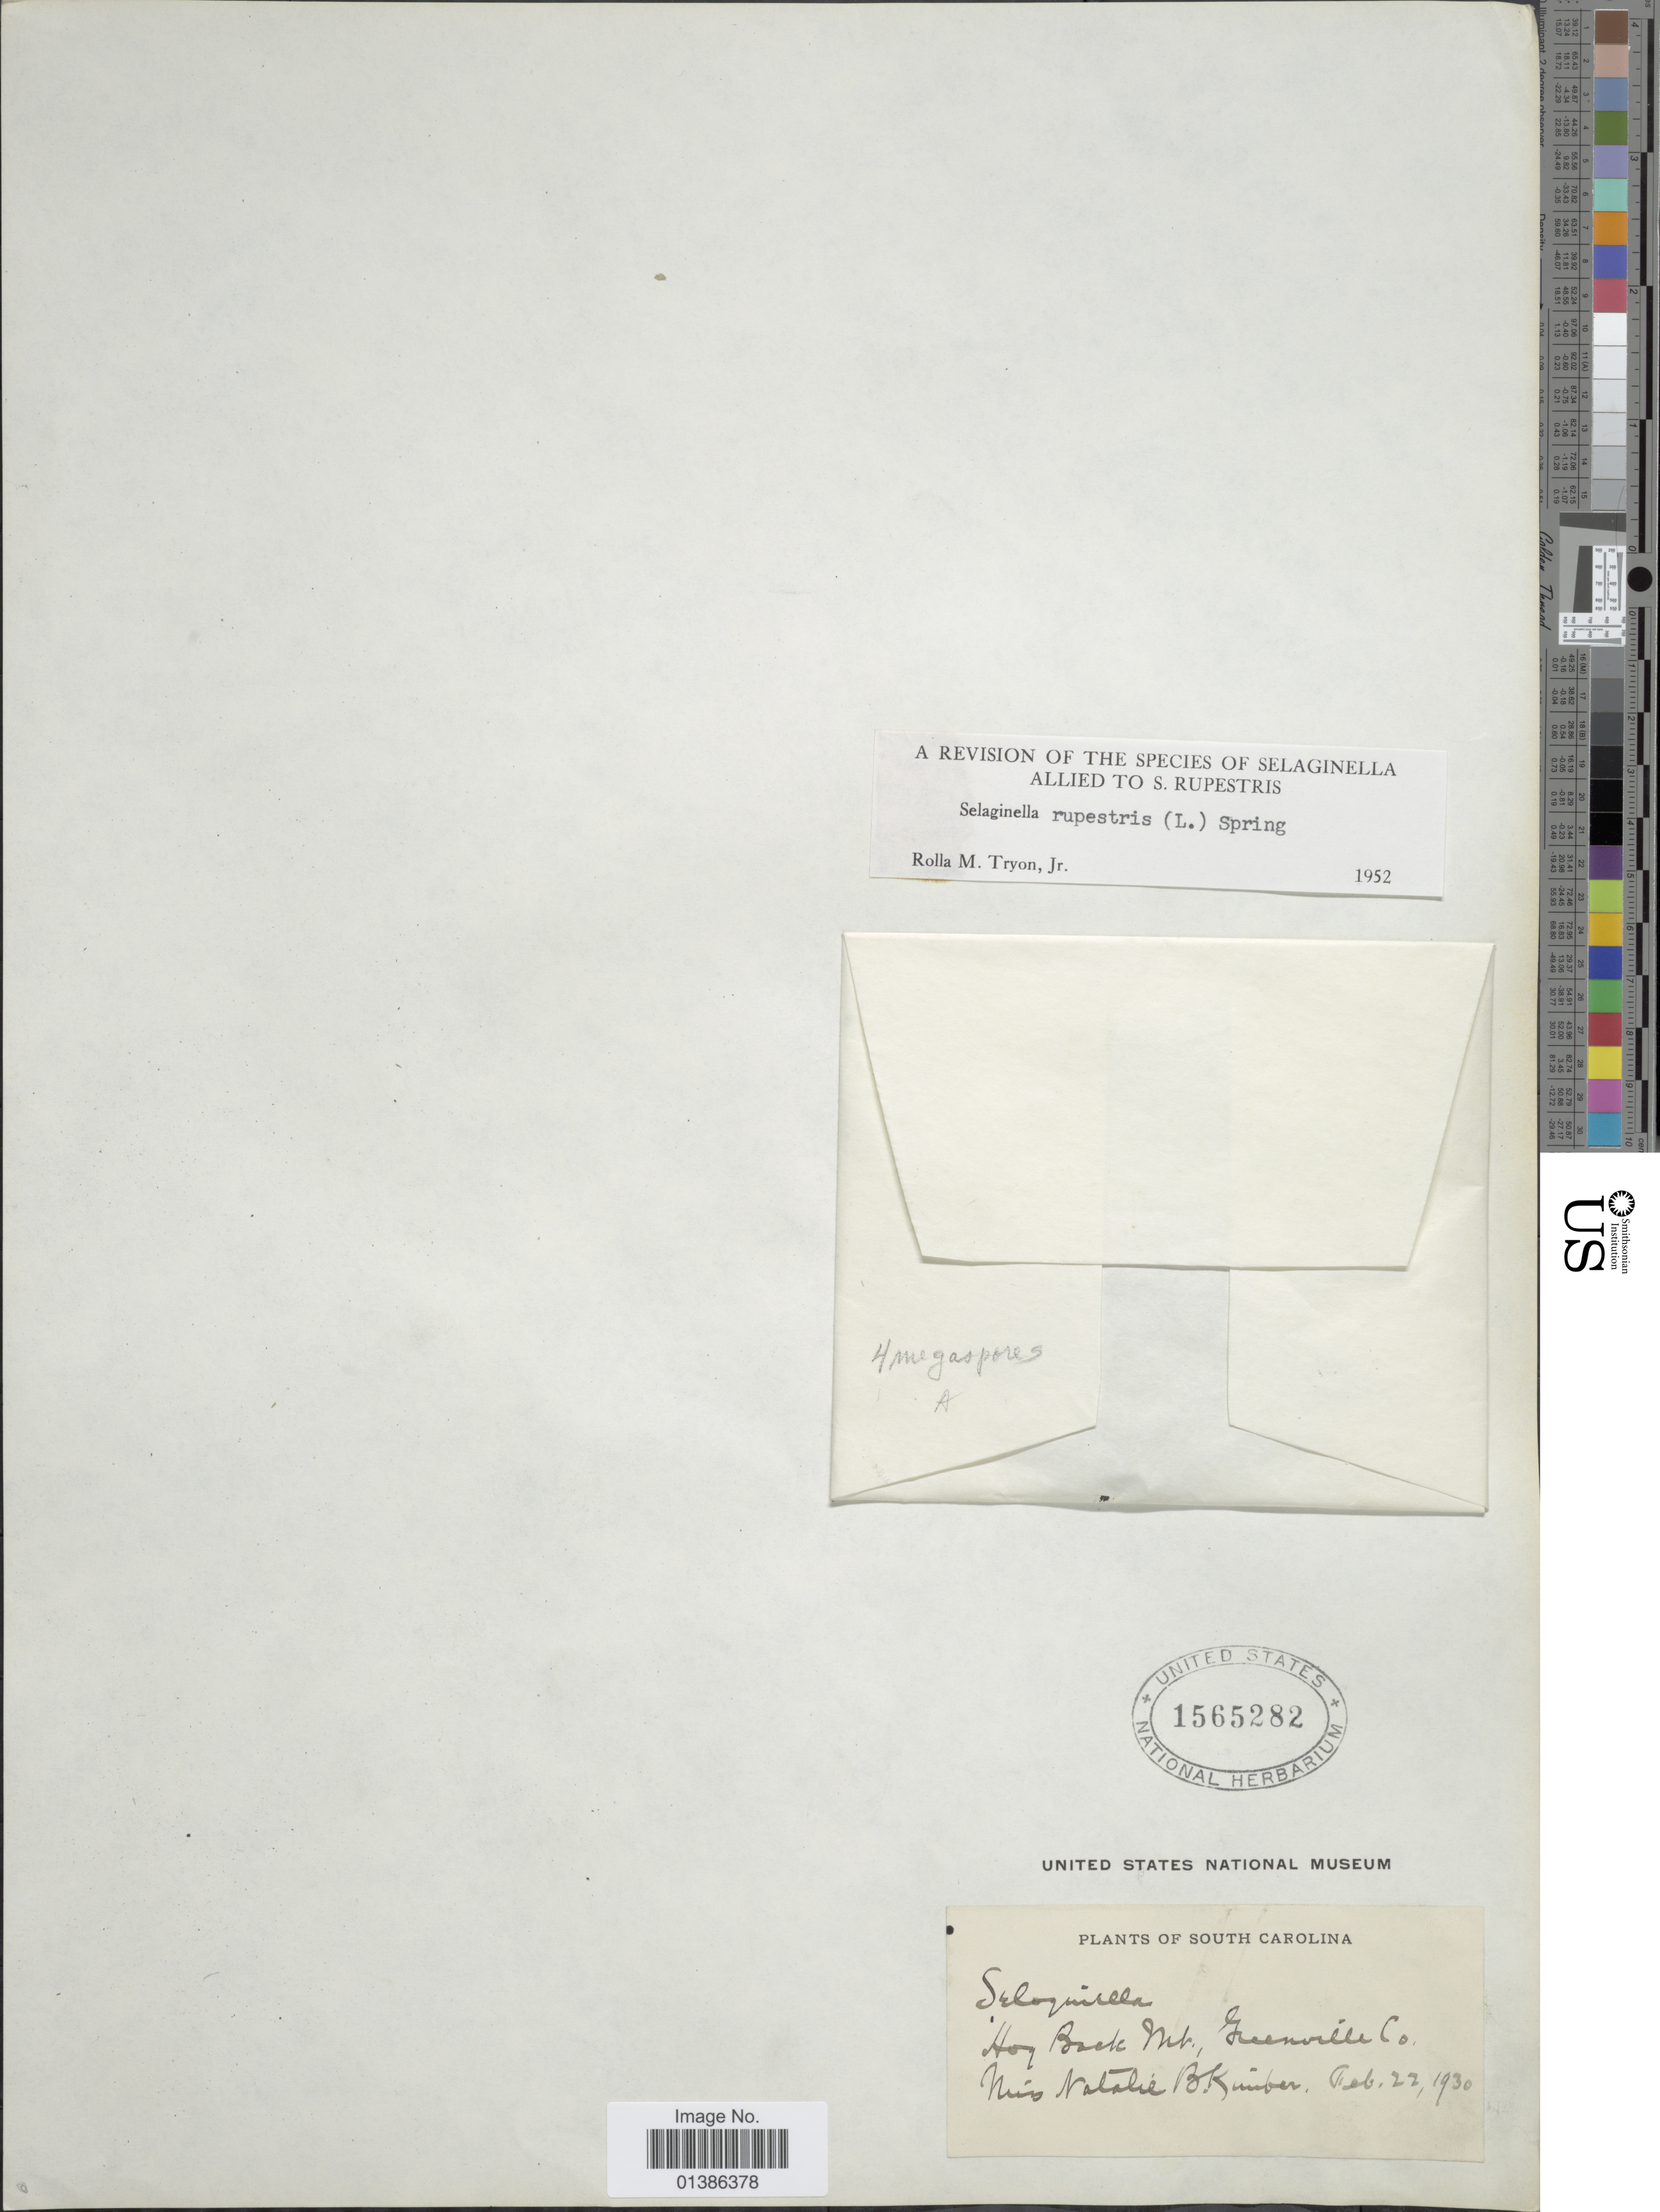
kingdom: Plantae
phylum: Tracheophyta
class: Lycopodiopsida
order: Selaginellales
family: Selaginellaceae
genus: Selaginella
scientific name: Selaginella rupestris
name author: (L.) Spring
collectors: N. Kimber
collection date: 1930-02-22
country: United States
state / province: South Carolina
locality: Hoy Back Mt., Greenville Co.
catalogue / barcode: US 1565282